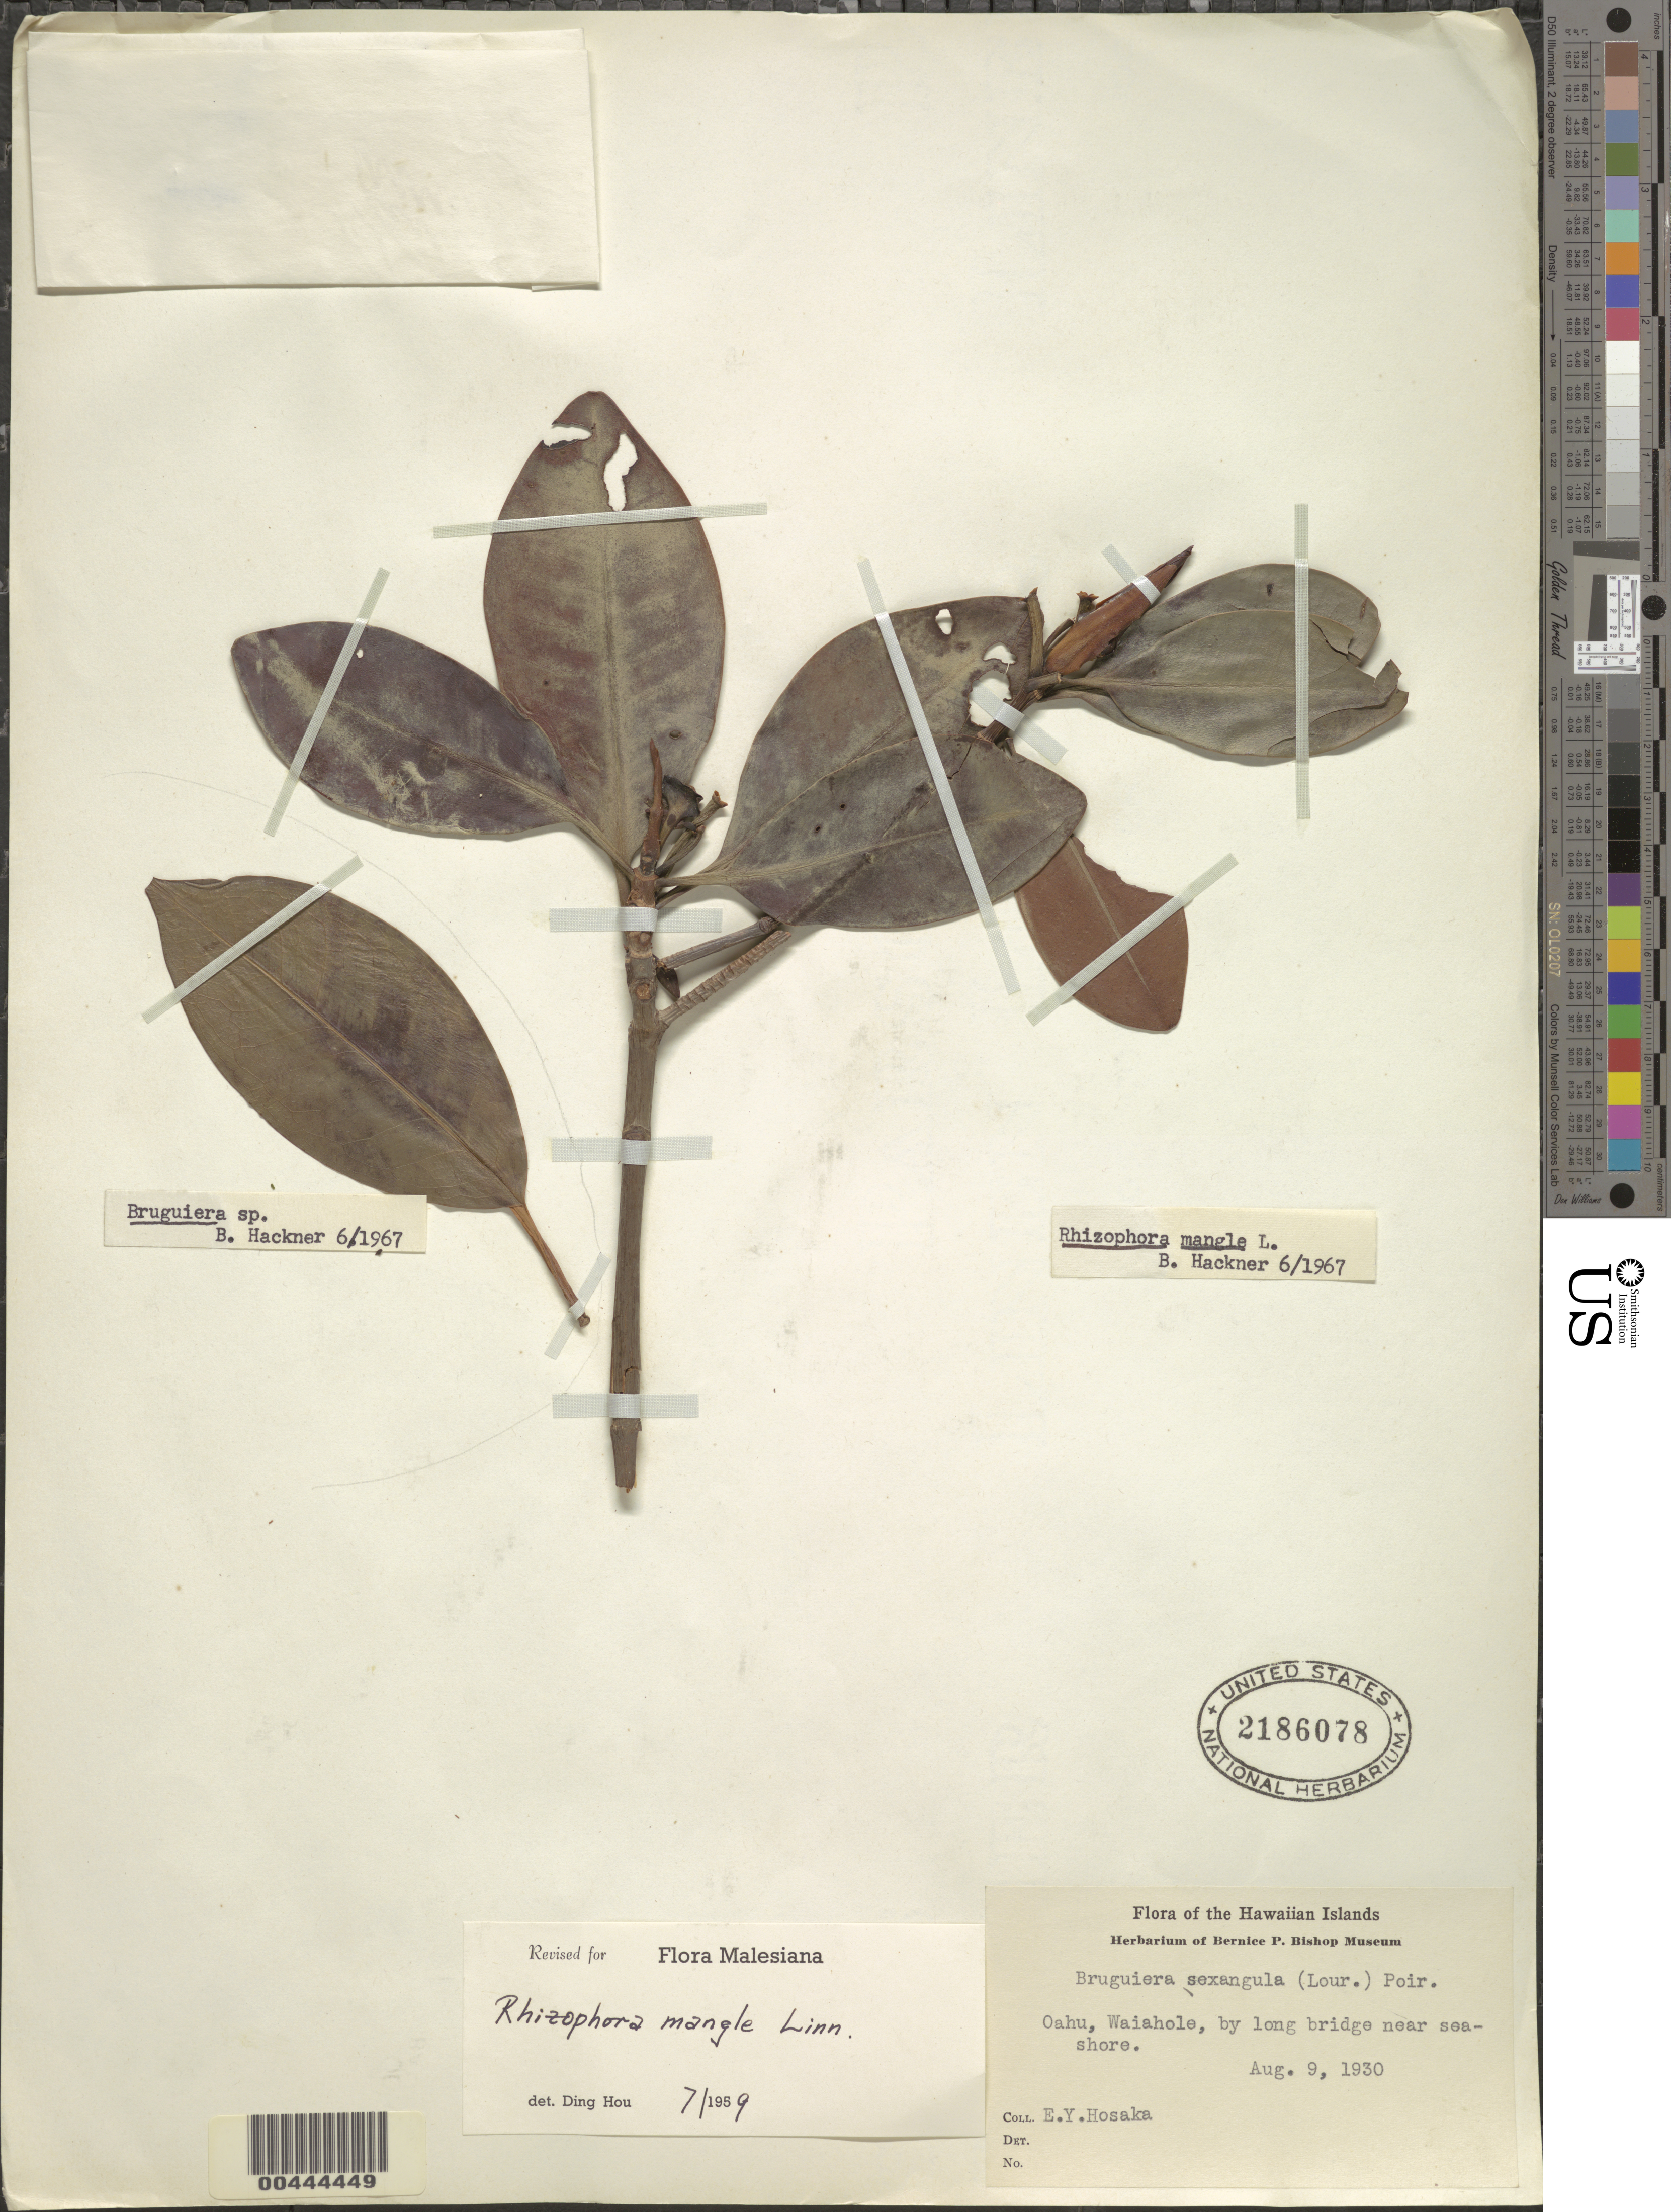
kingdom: Plantae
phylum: Tracheophyta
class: Magnoliopsida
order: Malpighiales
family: Rhizophoraceae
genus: Rhizophora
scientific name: Rhizophora mangle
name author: L.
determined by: Hou, D.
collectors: E. Y. Hosaka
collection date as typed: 9 Aug 1930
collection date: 1930-08-09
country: United States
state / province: Hawaii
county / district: Honolulu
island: Oahu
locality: Waiahole, by long bridge near seashore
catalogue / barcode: US 2186078